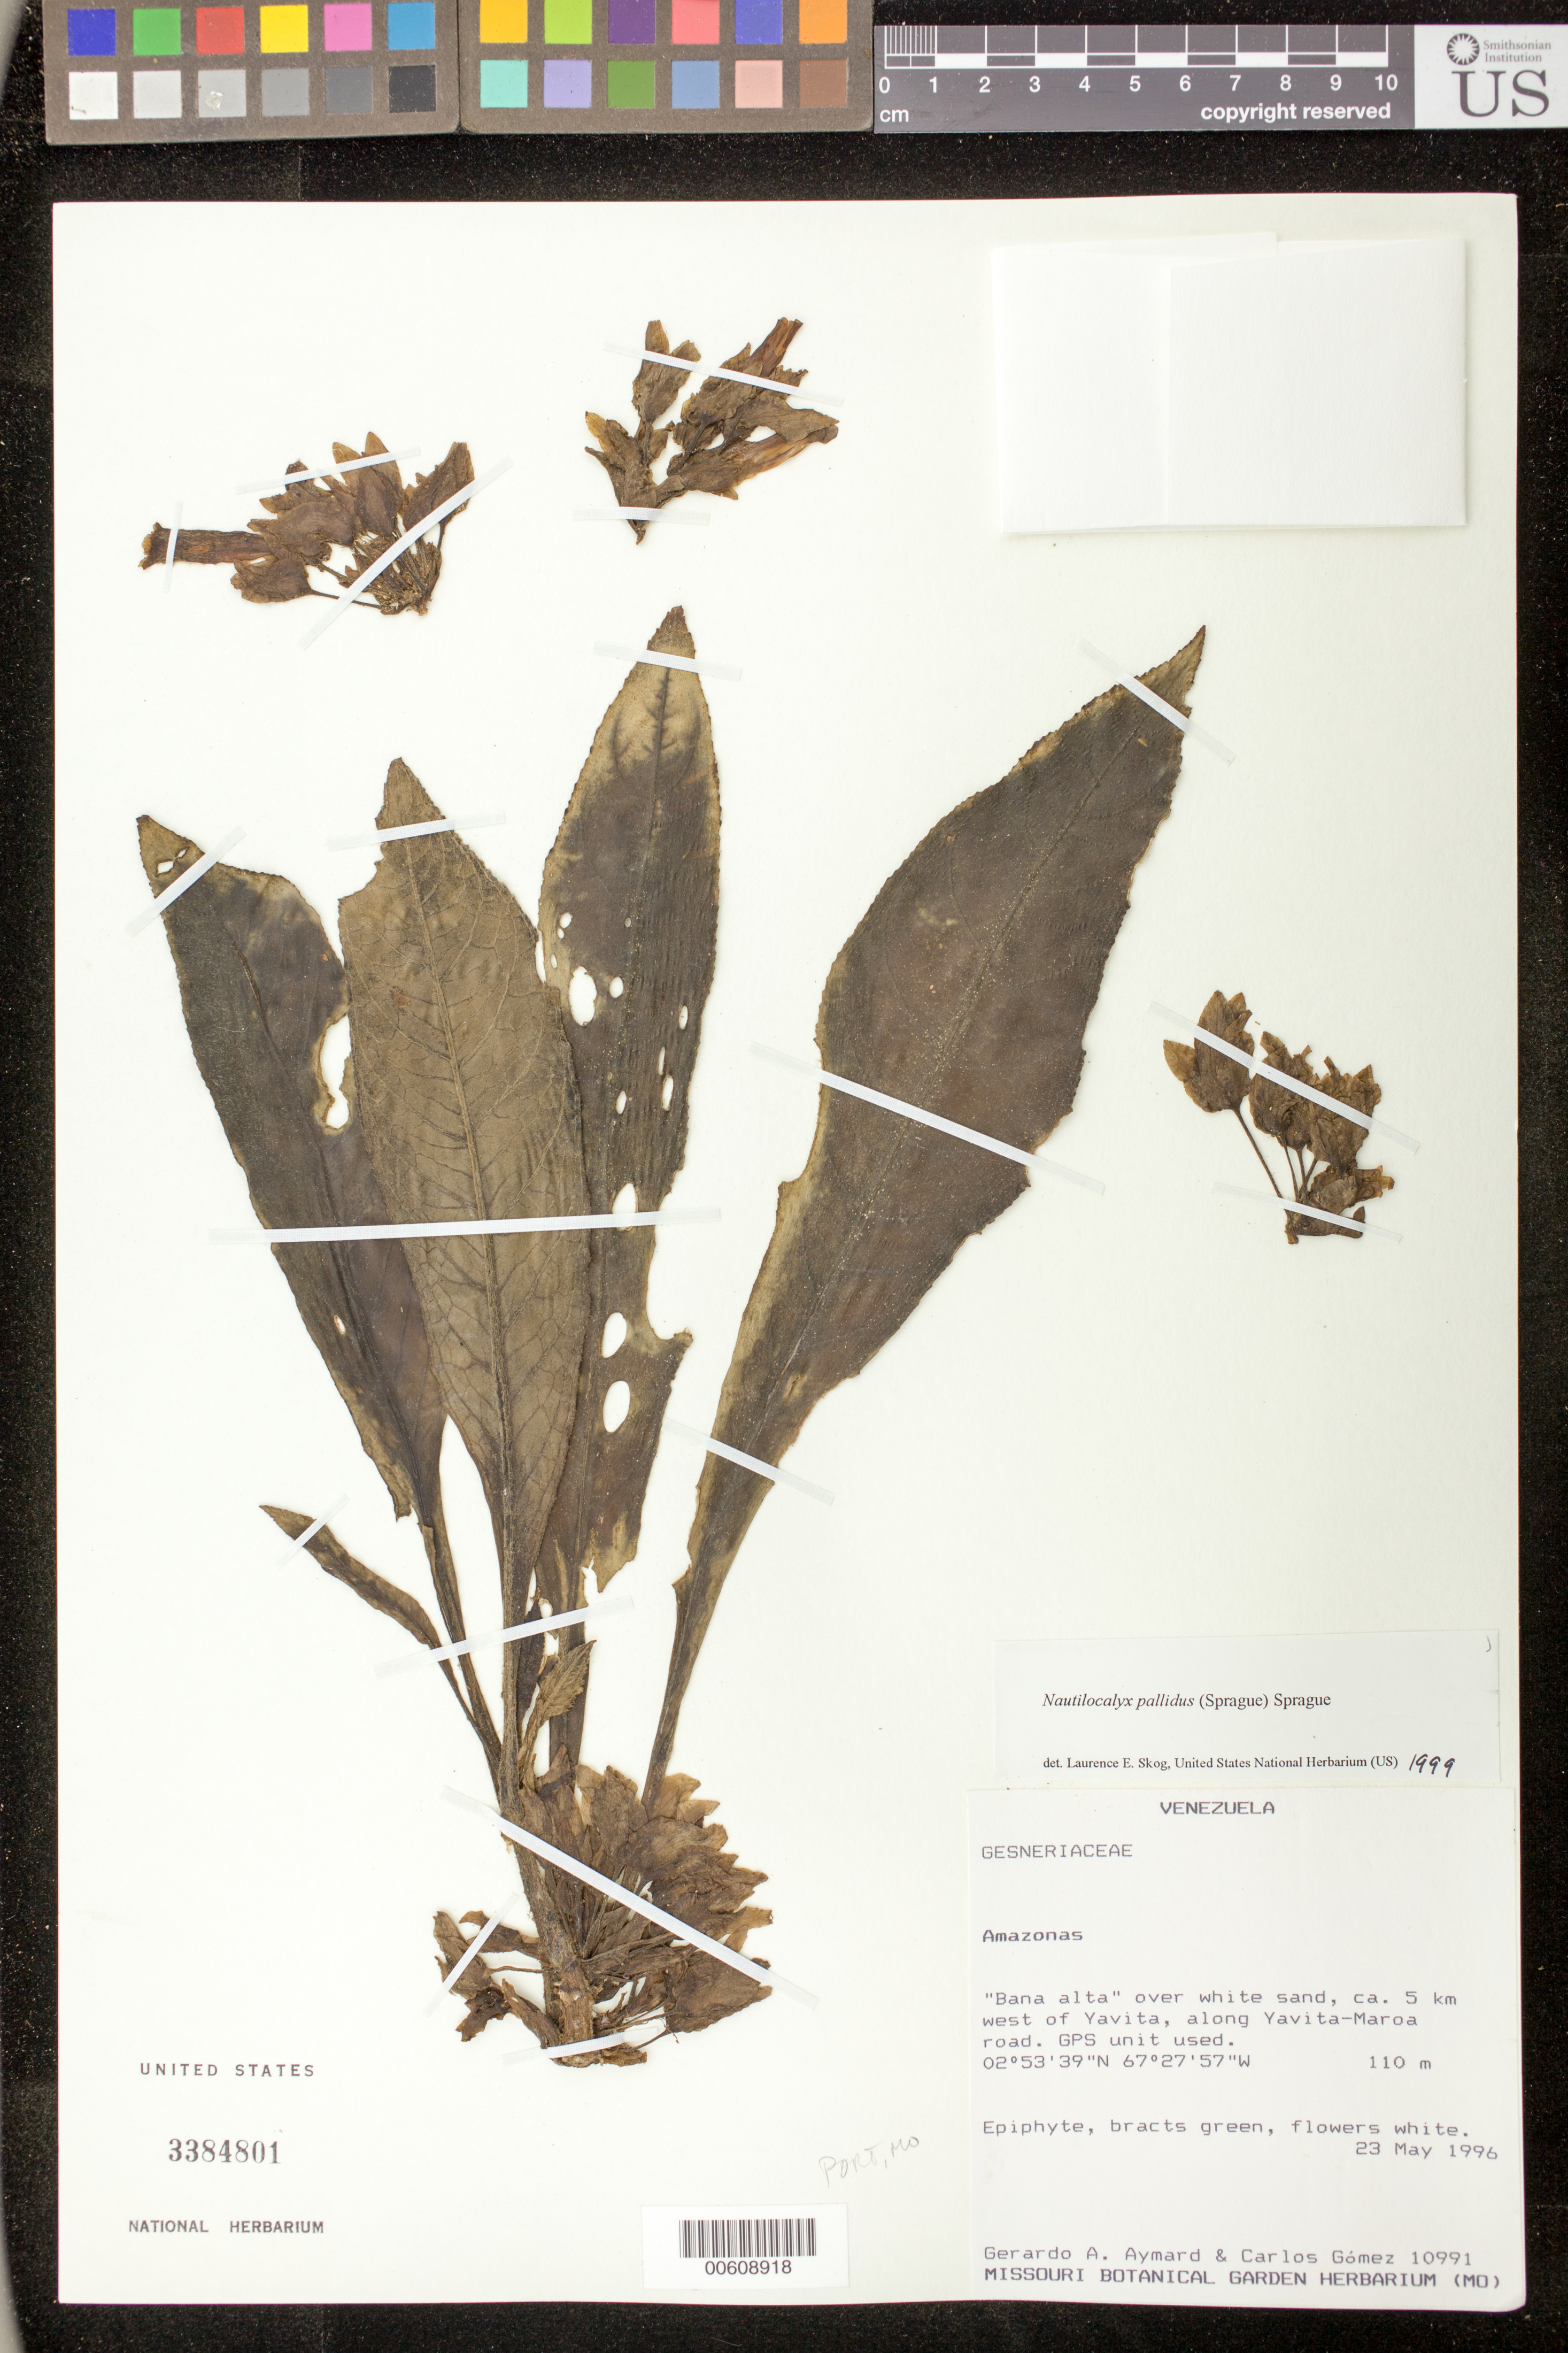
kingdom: Plantae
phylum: Tracheophyta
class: Magnoliopsida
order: Lamiales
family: Gesneriaceae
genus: Nautilocalyx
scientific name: Nautilocalyx pallidus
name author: (Sprague) C. Sprague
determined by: Skog, Laurence E.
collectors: G. A. Aymard & C. Gómez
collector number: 10991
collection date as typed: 23 May 1996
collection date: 1996-05-23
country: Venezuela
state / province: Amazonas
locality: Ca. 5 km W of Yavita, along Yavita-Maroa road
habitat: Bana alto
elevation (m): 110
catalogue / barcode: US 3384801